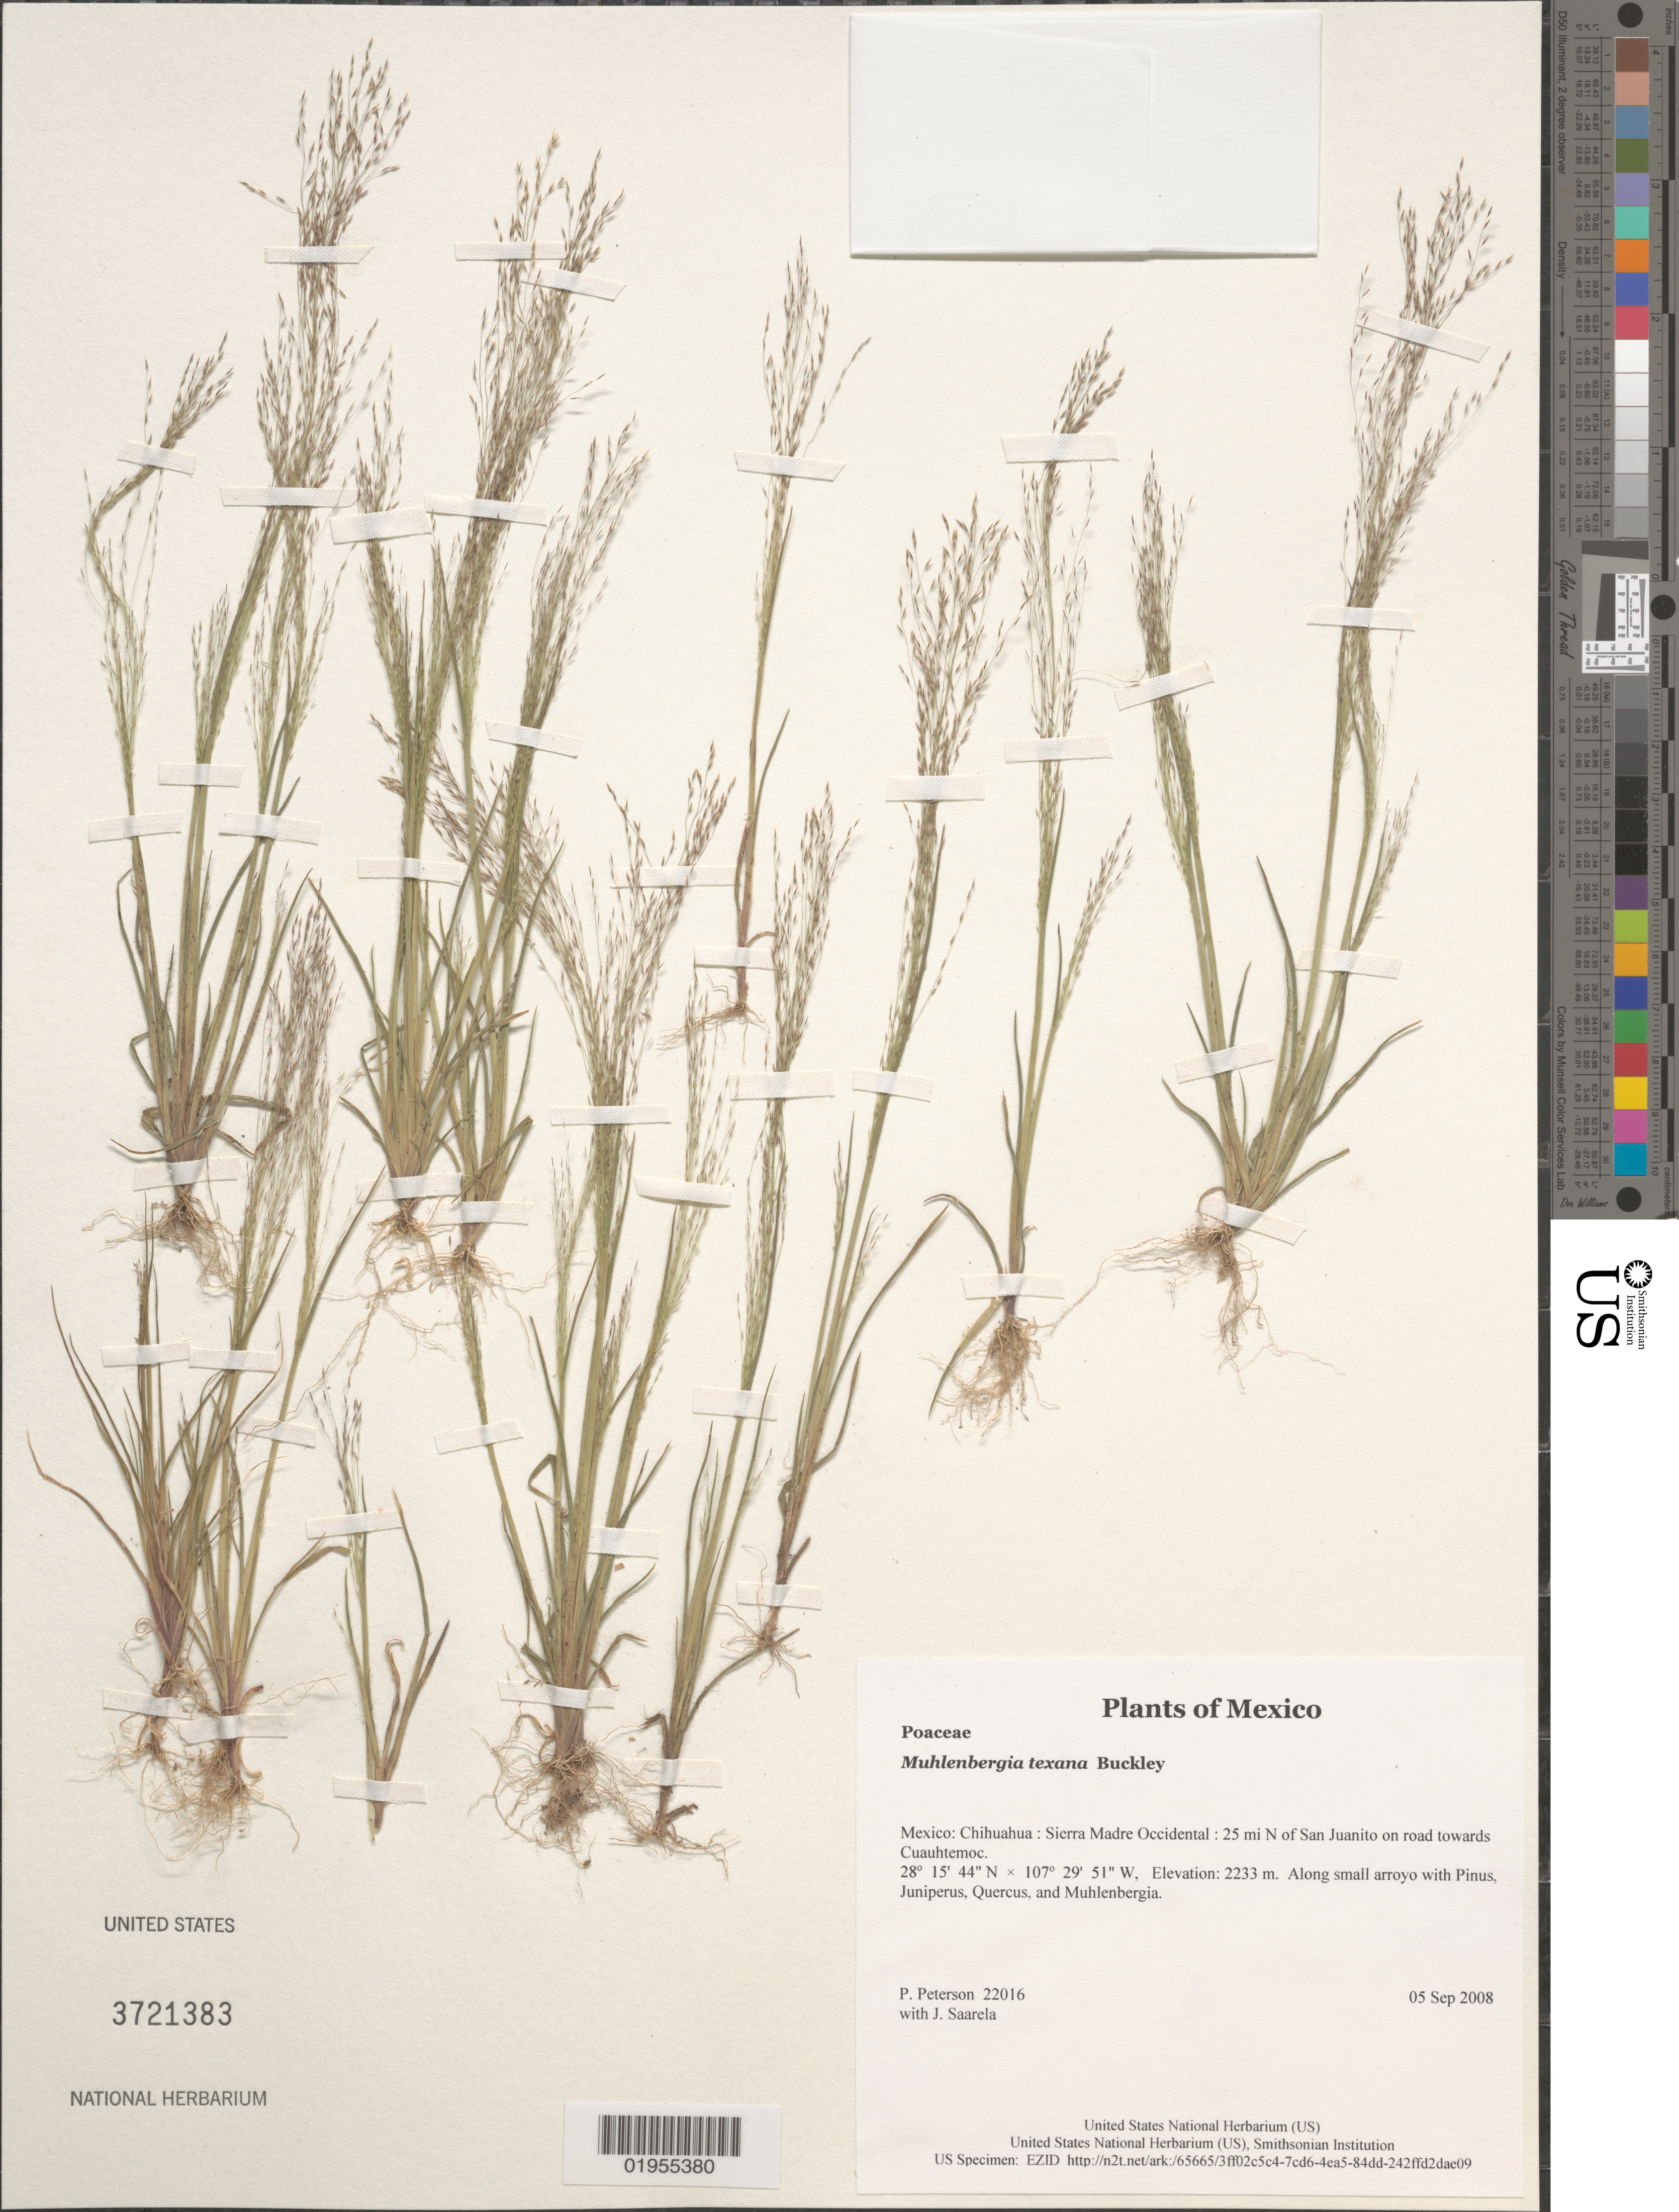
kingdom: Plantae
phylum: Tracheophyta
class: Liliopsida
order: Poales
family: Poaceae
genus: Muhlenbergia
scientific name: Muhlenbergia texana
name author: Buckley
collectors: P. M. Peterson & J. Saarela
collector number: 22016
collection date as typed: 05 Sep 2008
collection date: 2008-09-05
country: Mexico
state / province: Chihuahua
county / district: Sierra Madre Occidental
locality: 25 mi N of San Juanito on road towards Cuauhtemoc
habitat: Along small arroyo with Pinus, Juniperus, Quercus, and Muhlenbergia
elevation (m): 2233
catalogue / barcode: US 3721383